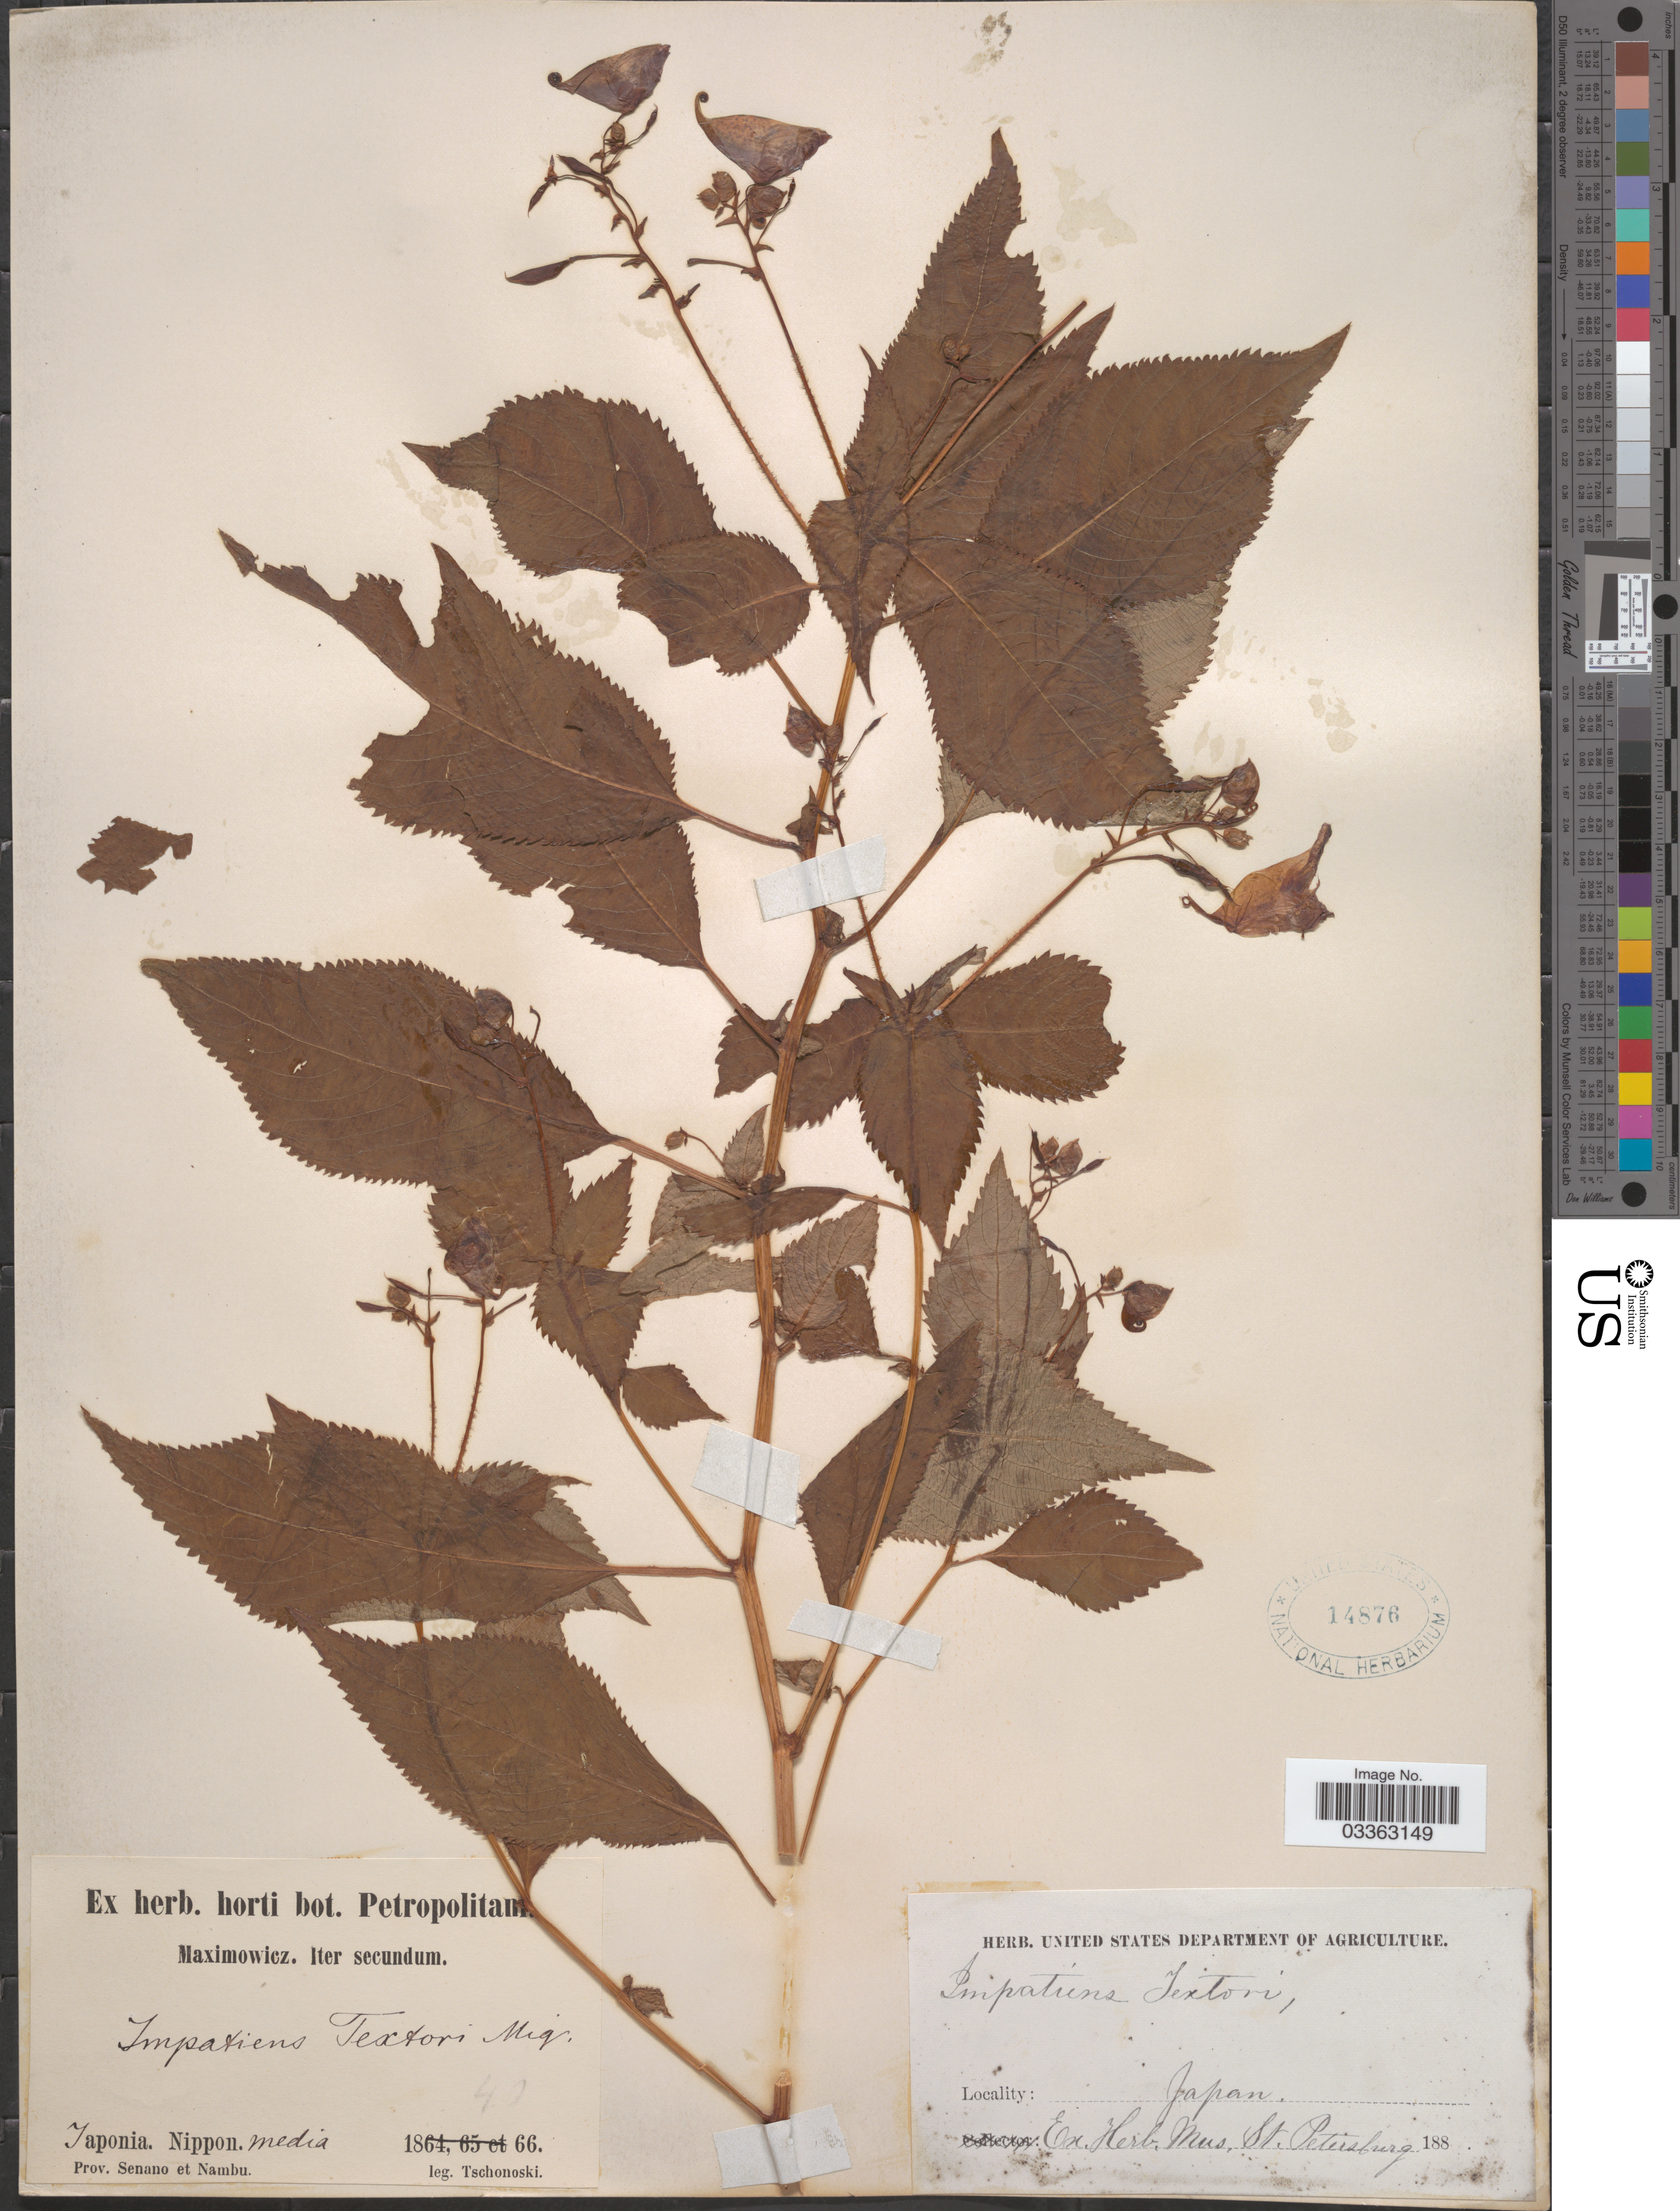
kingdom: Plantae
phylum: Tracheophyta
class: Magnoliopsida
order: Ericales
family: Balsaminaceae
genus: Impatiens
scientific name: Impatiens textorii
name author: Miq.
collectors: -. Tschonoski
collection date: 1866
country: Japan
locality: Japonia. Nippon. Prov. Senano et Nambu.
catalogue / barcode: US 14876